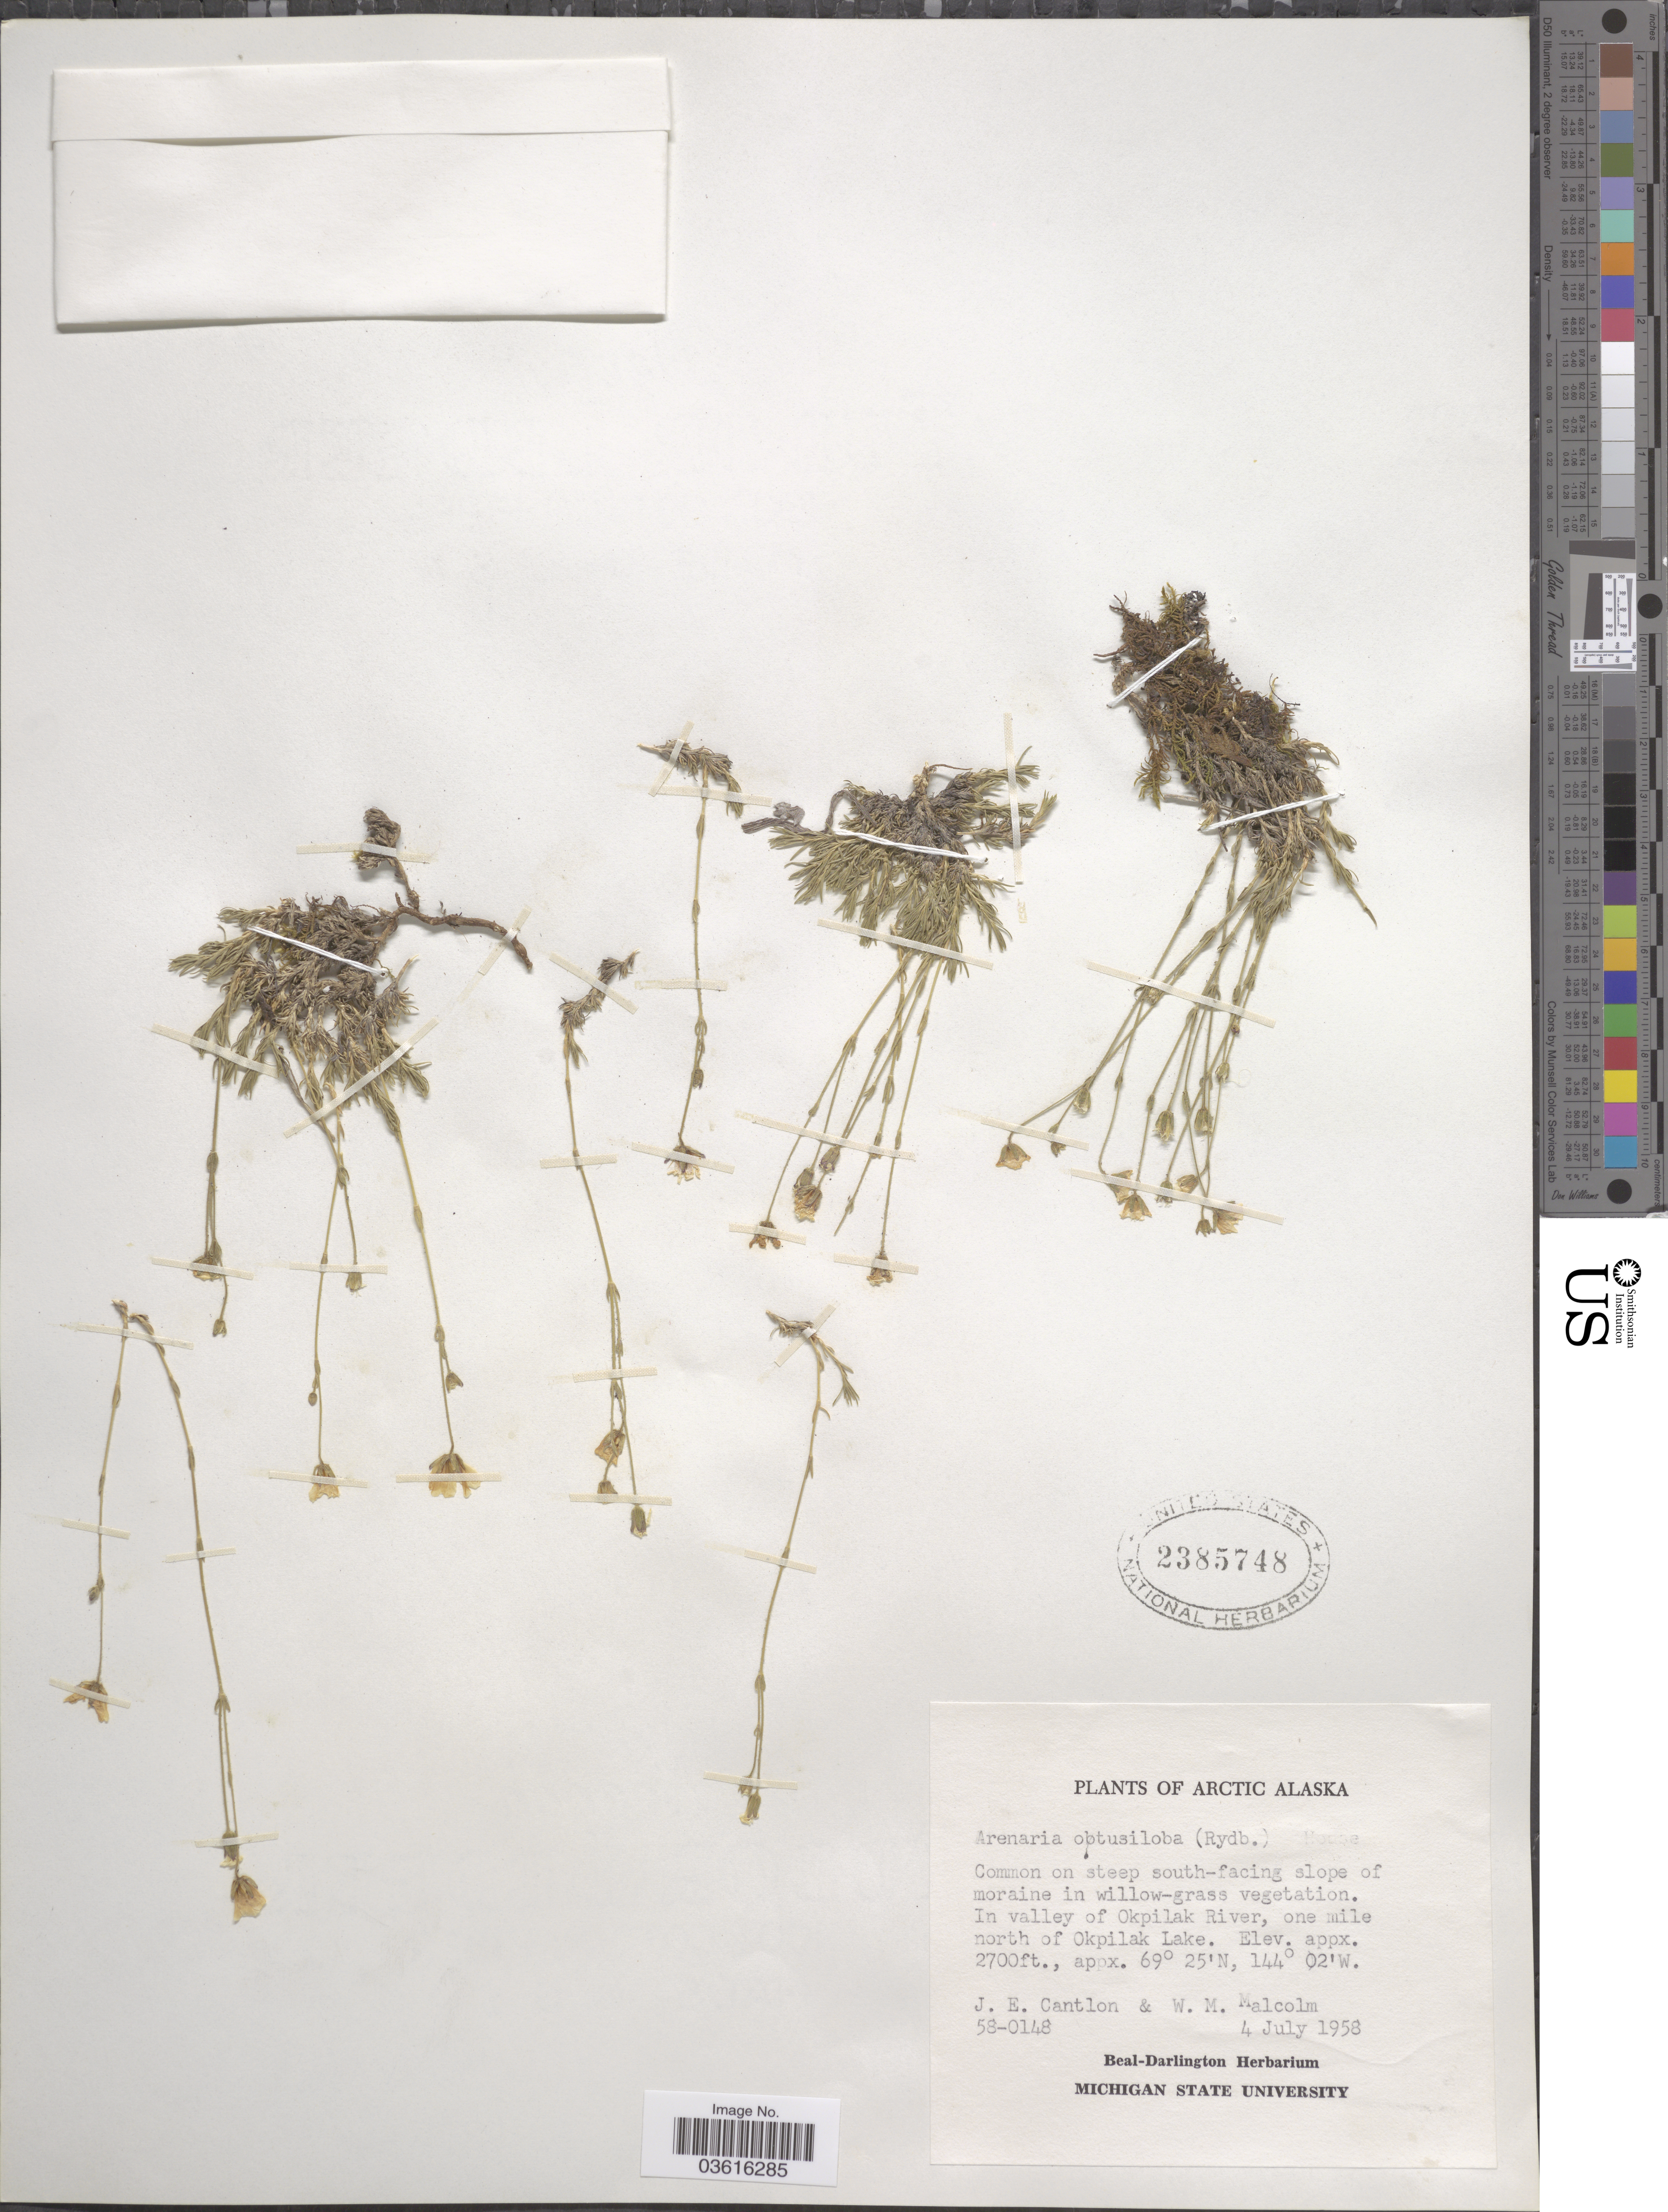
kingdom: Plantae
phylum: Tracheophyta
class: Magnoliopsida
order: Caryophyllales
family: Caryophyllaceae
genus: Cherleria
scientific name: Cherleria yukonensis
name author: (Hultén) A.J. Moore & Dillenb.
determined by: Strong, Mark T., (BOT), Smithsonian Institution - National Museum of Natural History (UNITED STATES)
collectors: J. Cantlon & W. Malcolm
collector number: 58-0148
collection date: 1958-07-04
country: United States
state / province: Alaska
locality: Arctic Alaska. Common on steep south-facing slope of moraine in willow-grass vegetation. In valley of Okpilak river, one mile north of Okpilak Lake.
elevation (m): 823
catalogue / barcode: US 2385748